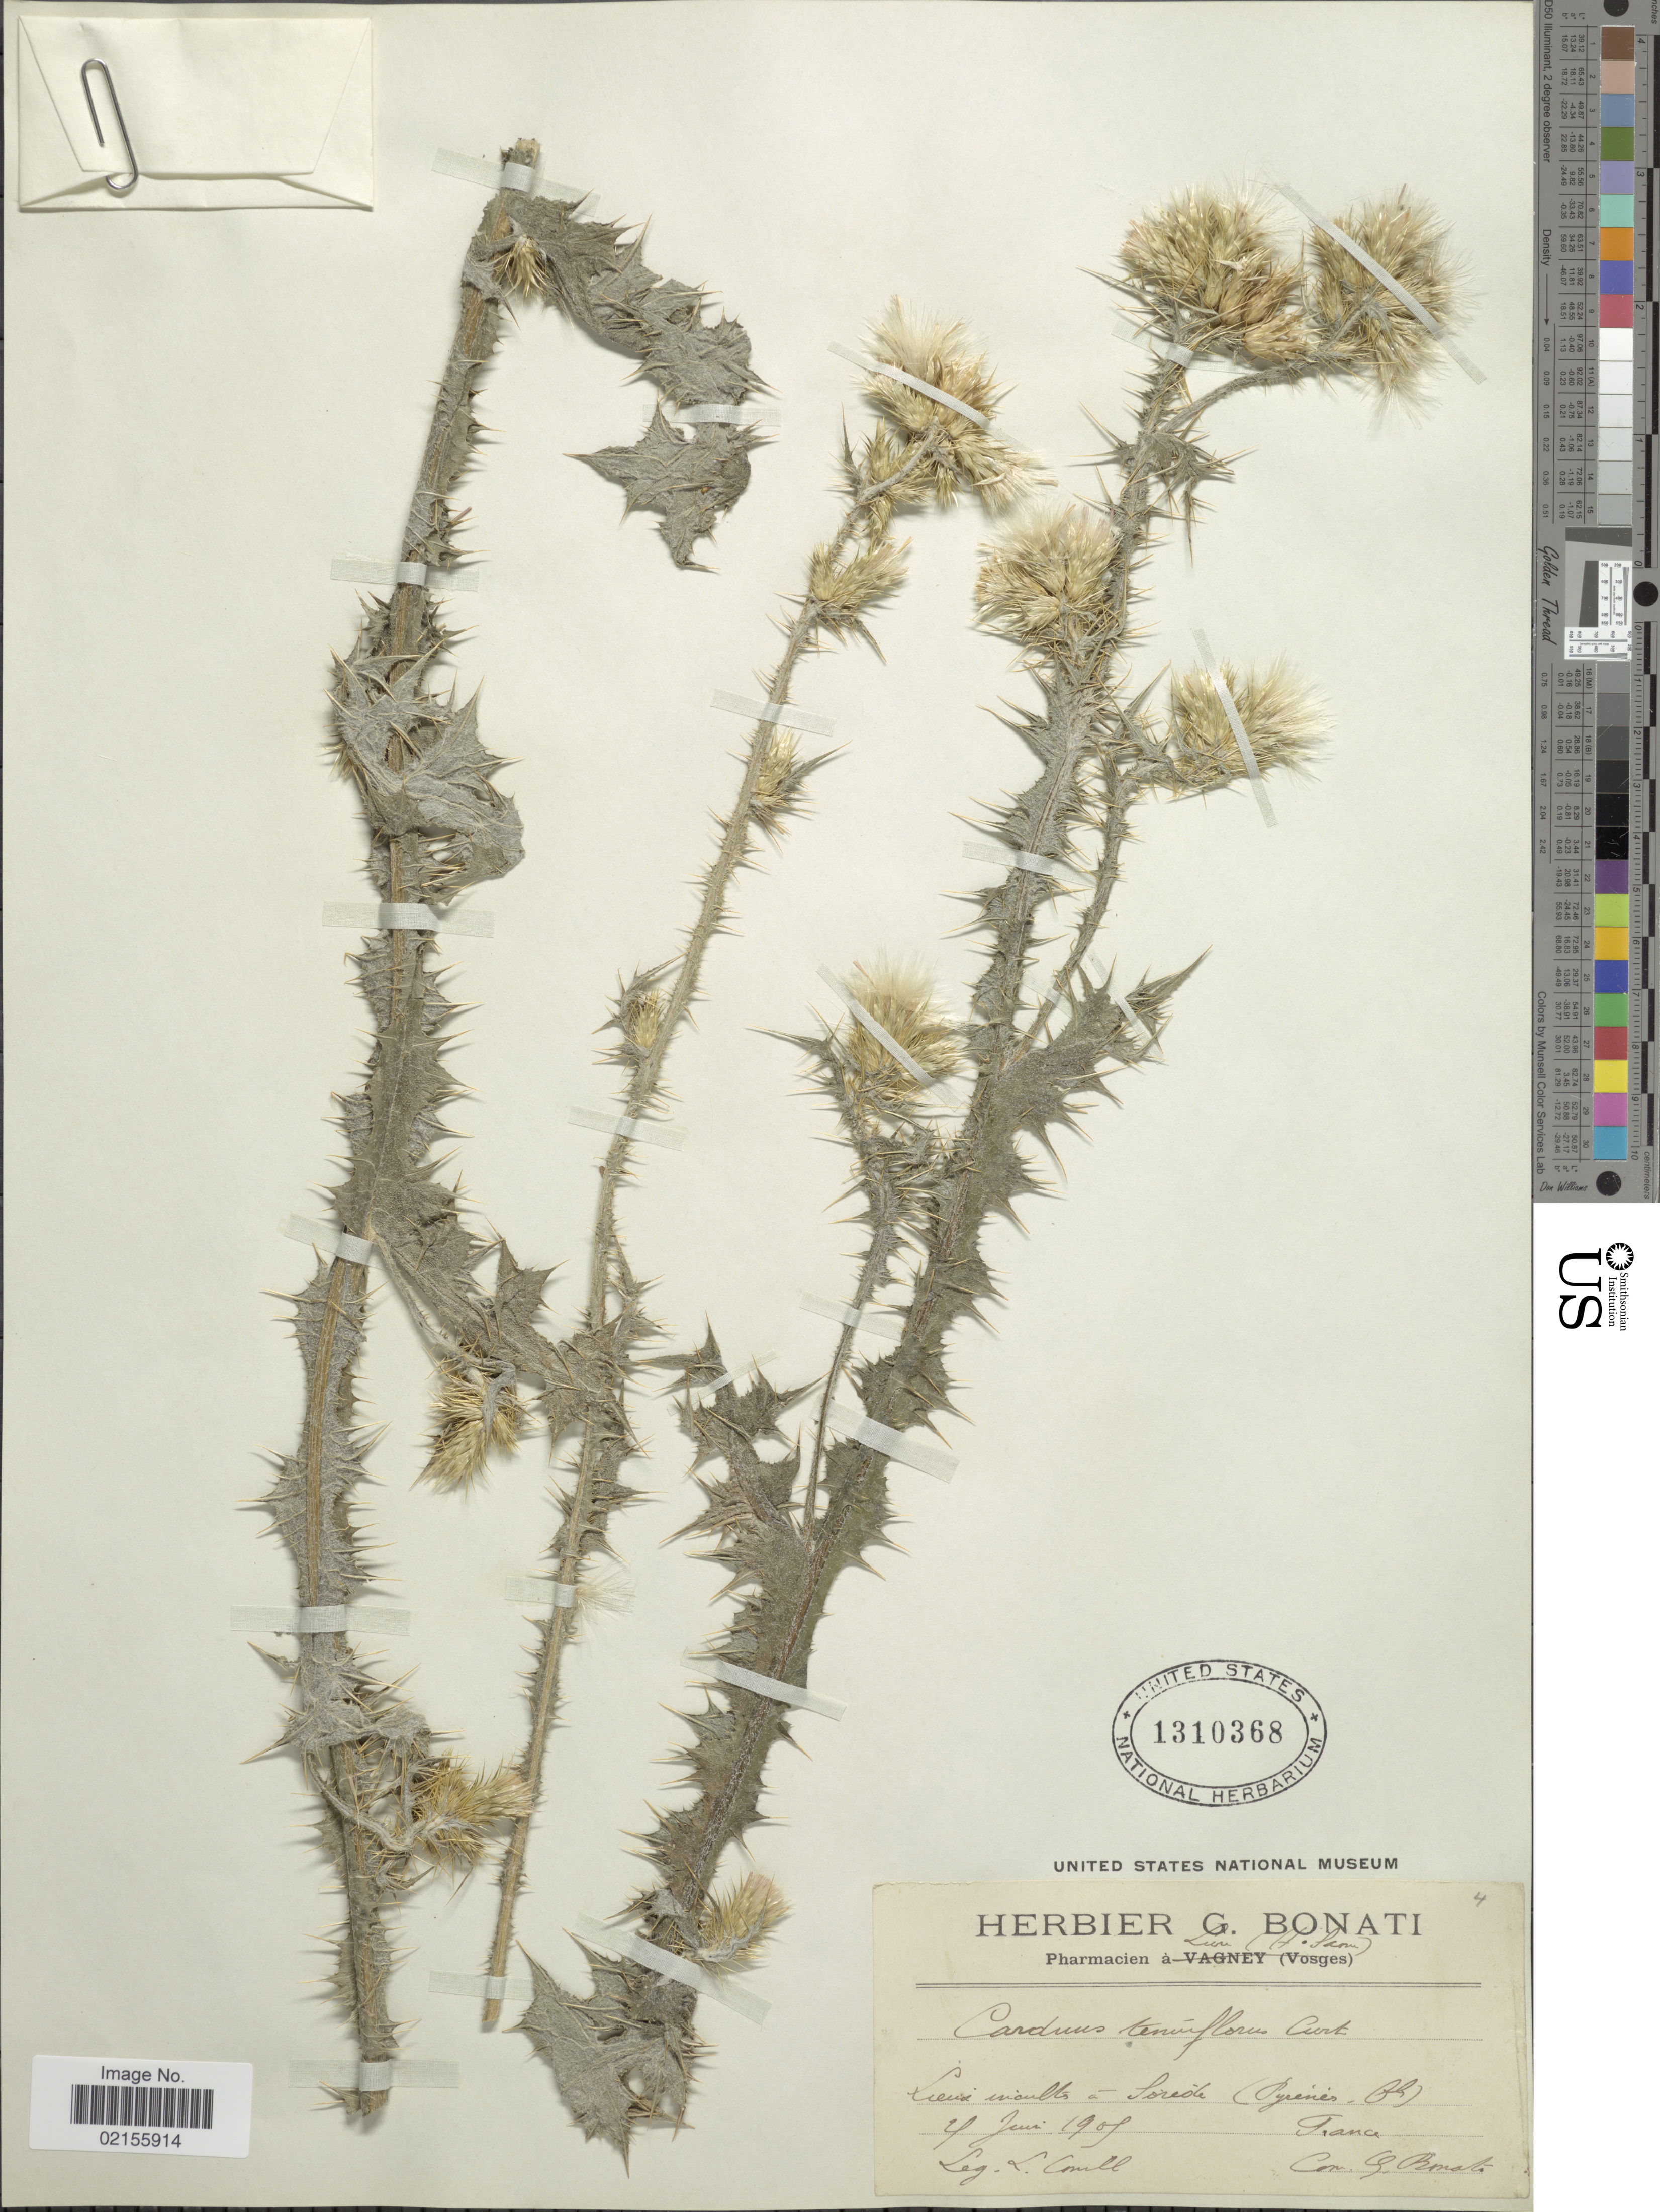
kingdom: Plantae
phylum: Tracheophyta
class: Magnoliopsida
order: Asterales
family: Asteraceae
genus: Carduus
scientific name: Carduus tenuiflorus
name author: Curtis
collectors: Conill, L.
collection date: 1909-06-29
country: France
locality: Lieux incultis a Soreste (Pyrenees Oles)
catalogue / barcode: US 1310368